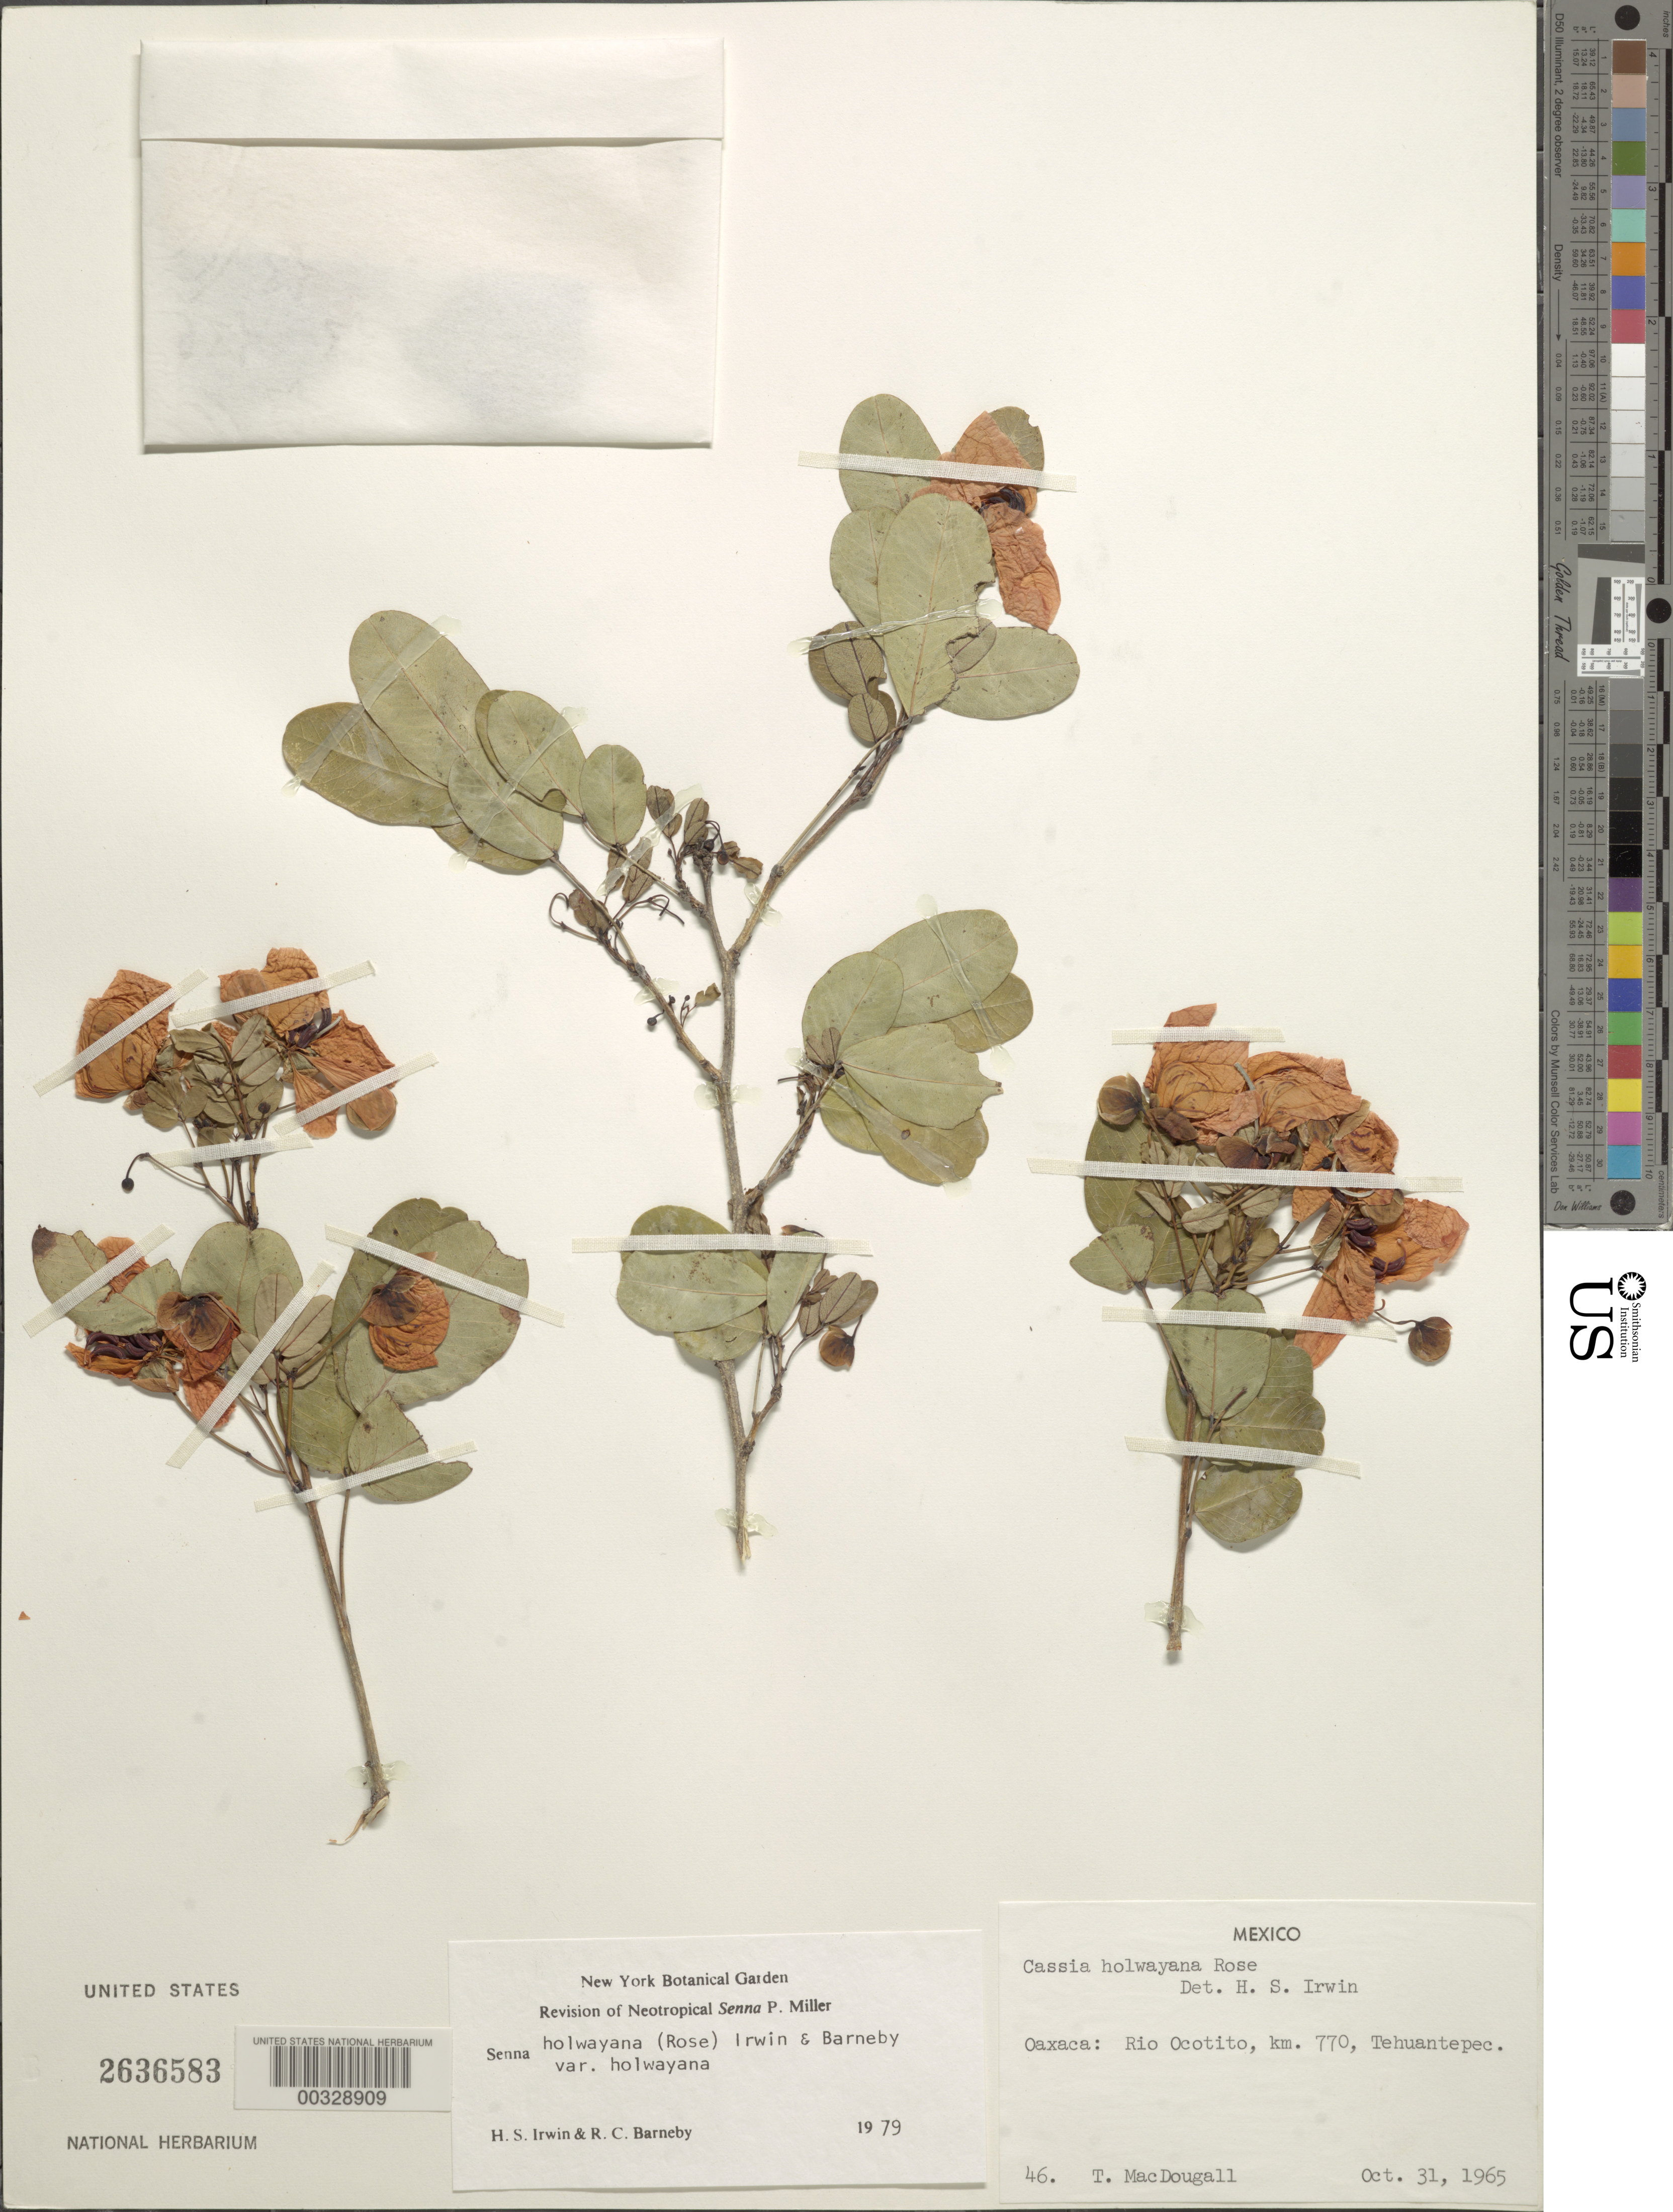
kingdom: Plantae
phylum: Tracheophyta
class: Magnoliopsida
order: Fabales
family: Fabaceae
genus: Senna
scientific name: Senna holwayana var. holwayana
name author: (Rose) H.S. Irwin & Barneby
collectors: T. Macdougall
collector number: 46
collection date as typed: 31 Oct 1965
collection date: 1965-10-31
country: Mexico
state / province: Oaxaca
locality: Rio ocotito, km 770, Tehuantepec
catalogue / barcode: US 2636583